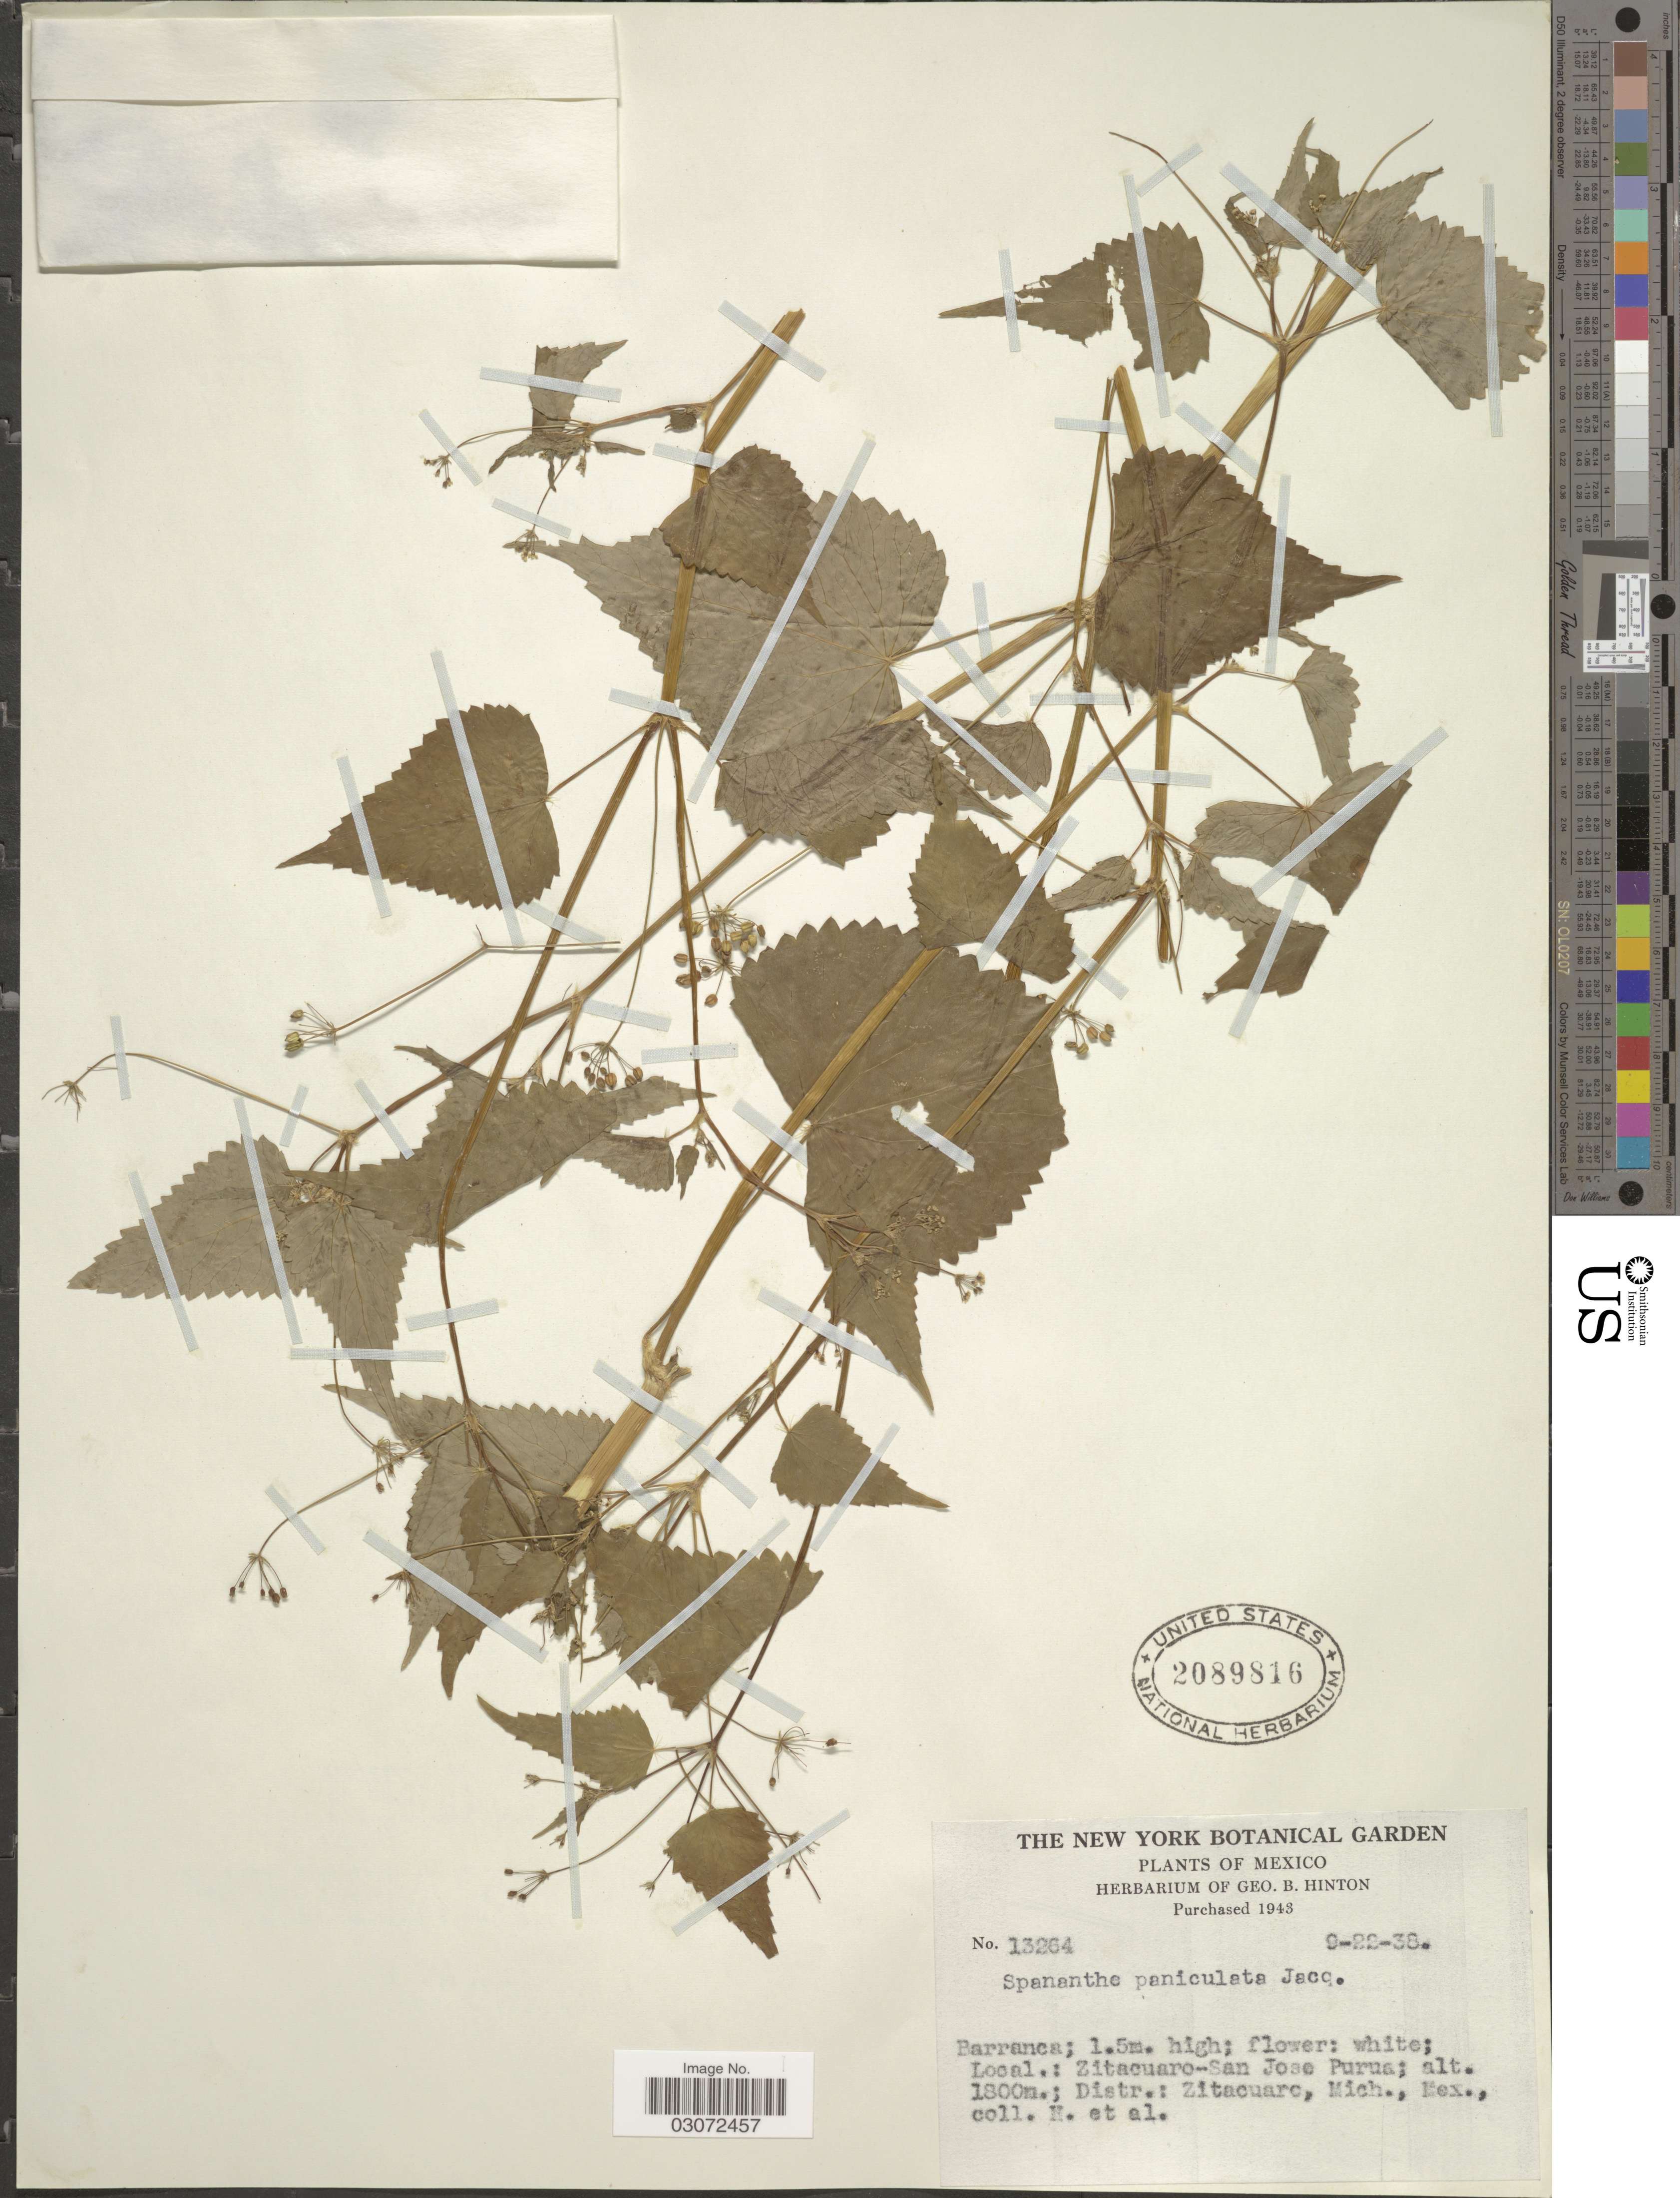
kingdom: Plantae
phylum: Tracheophyta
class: Magnoliopsida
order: Apiales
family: Apiaceae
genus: Spananthe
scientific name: Spananthe paniculata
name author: Jacq.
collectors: G. B. Hinton & et al.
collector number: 13264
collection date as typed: Transcribed d/m/y: 22/9/38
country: Mexico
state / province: Michoacán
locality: Zitacuaro-San Jose Purua, Distr.: Zitacuaro.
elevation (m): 1800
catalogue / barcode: US 2089816